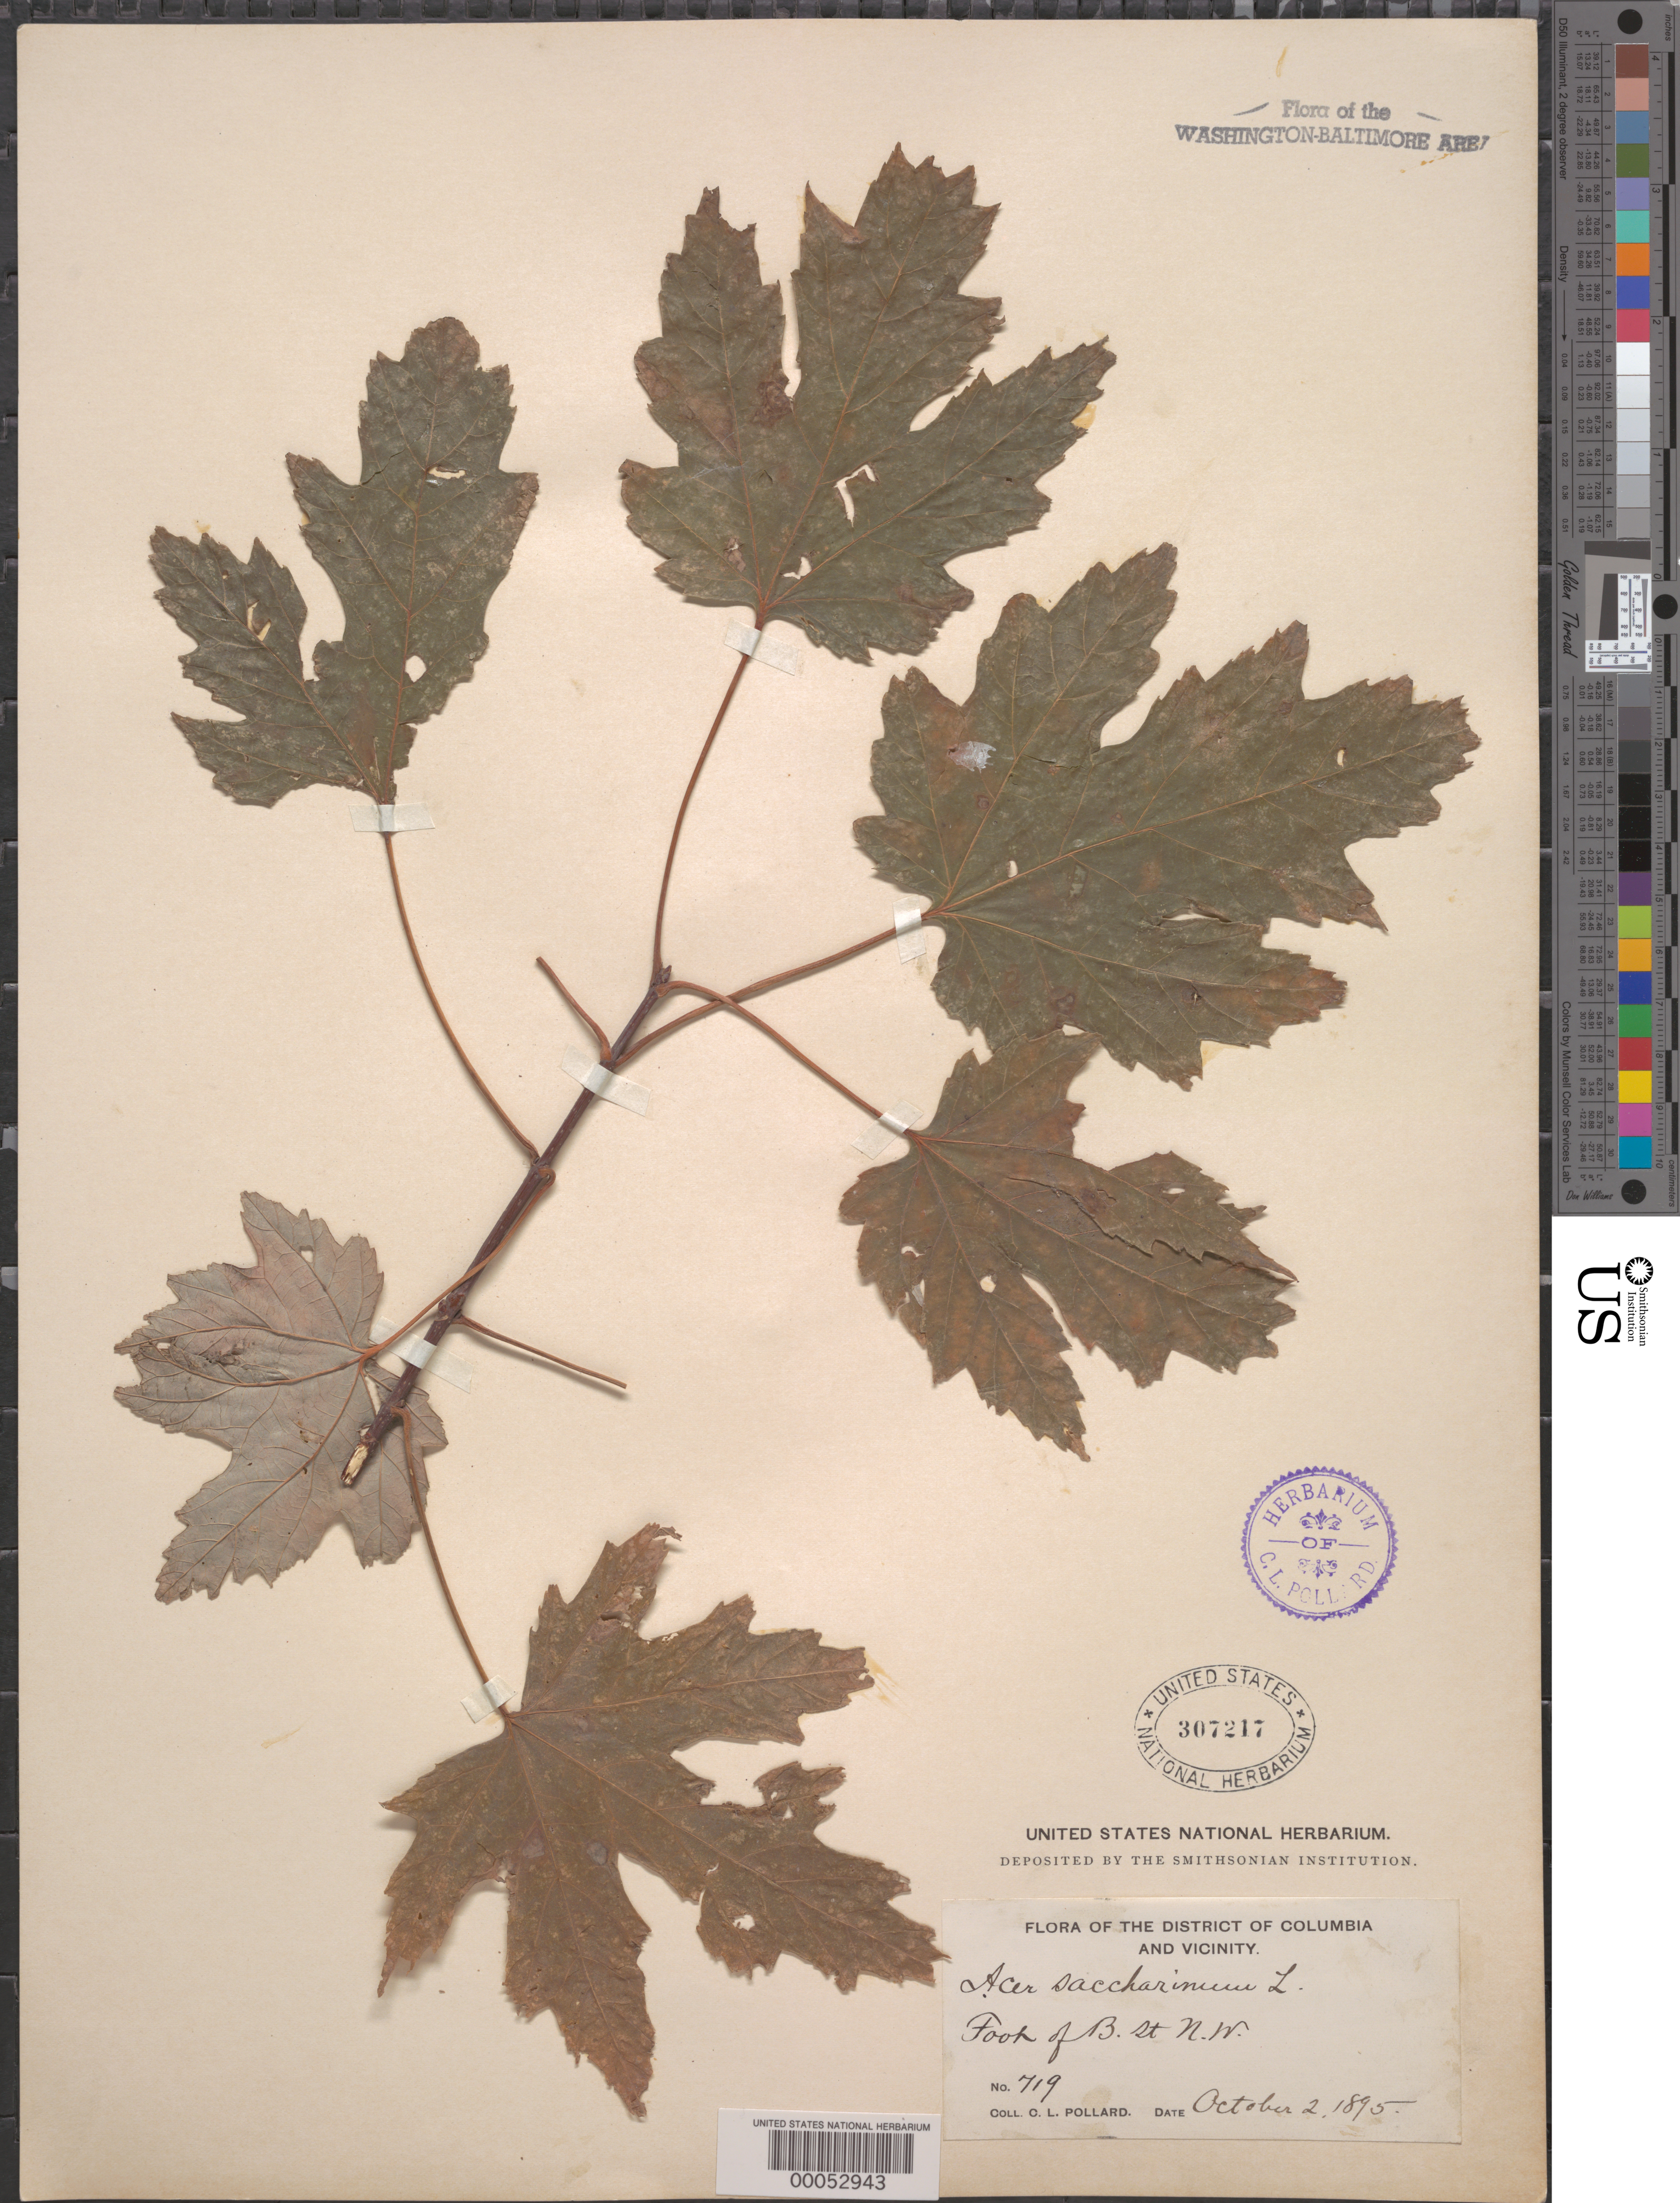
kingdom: Plantae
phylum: Tracheophyta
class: Magnoliopsida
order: Sapindales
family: Sapindaceae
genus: Acer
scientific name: Acer saccharinum subsp. floridanum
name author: (Chapm.) Wesm.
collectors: C. L. Pollard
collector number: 719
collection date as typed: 02 Oct 1895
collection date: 1895-10-02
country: United States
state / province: District of Columbia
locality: B Street NW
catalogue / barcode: US 307217